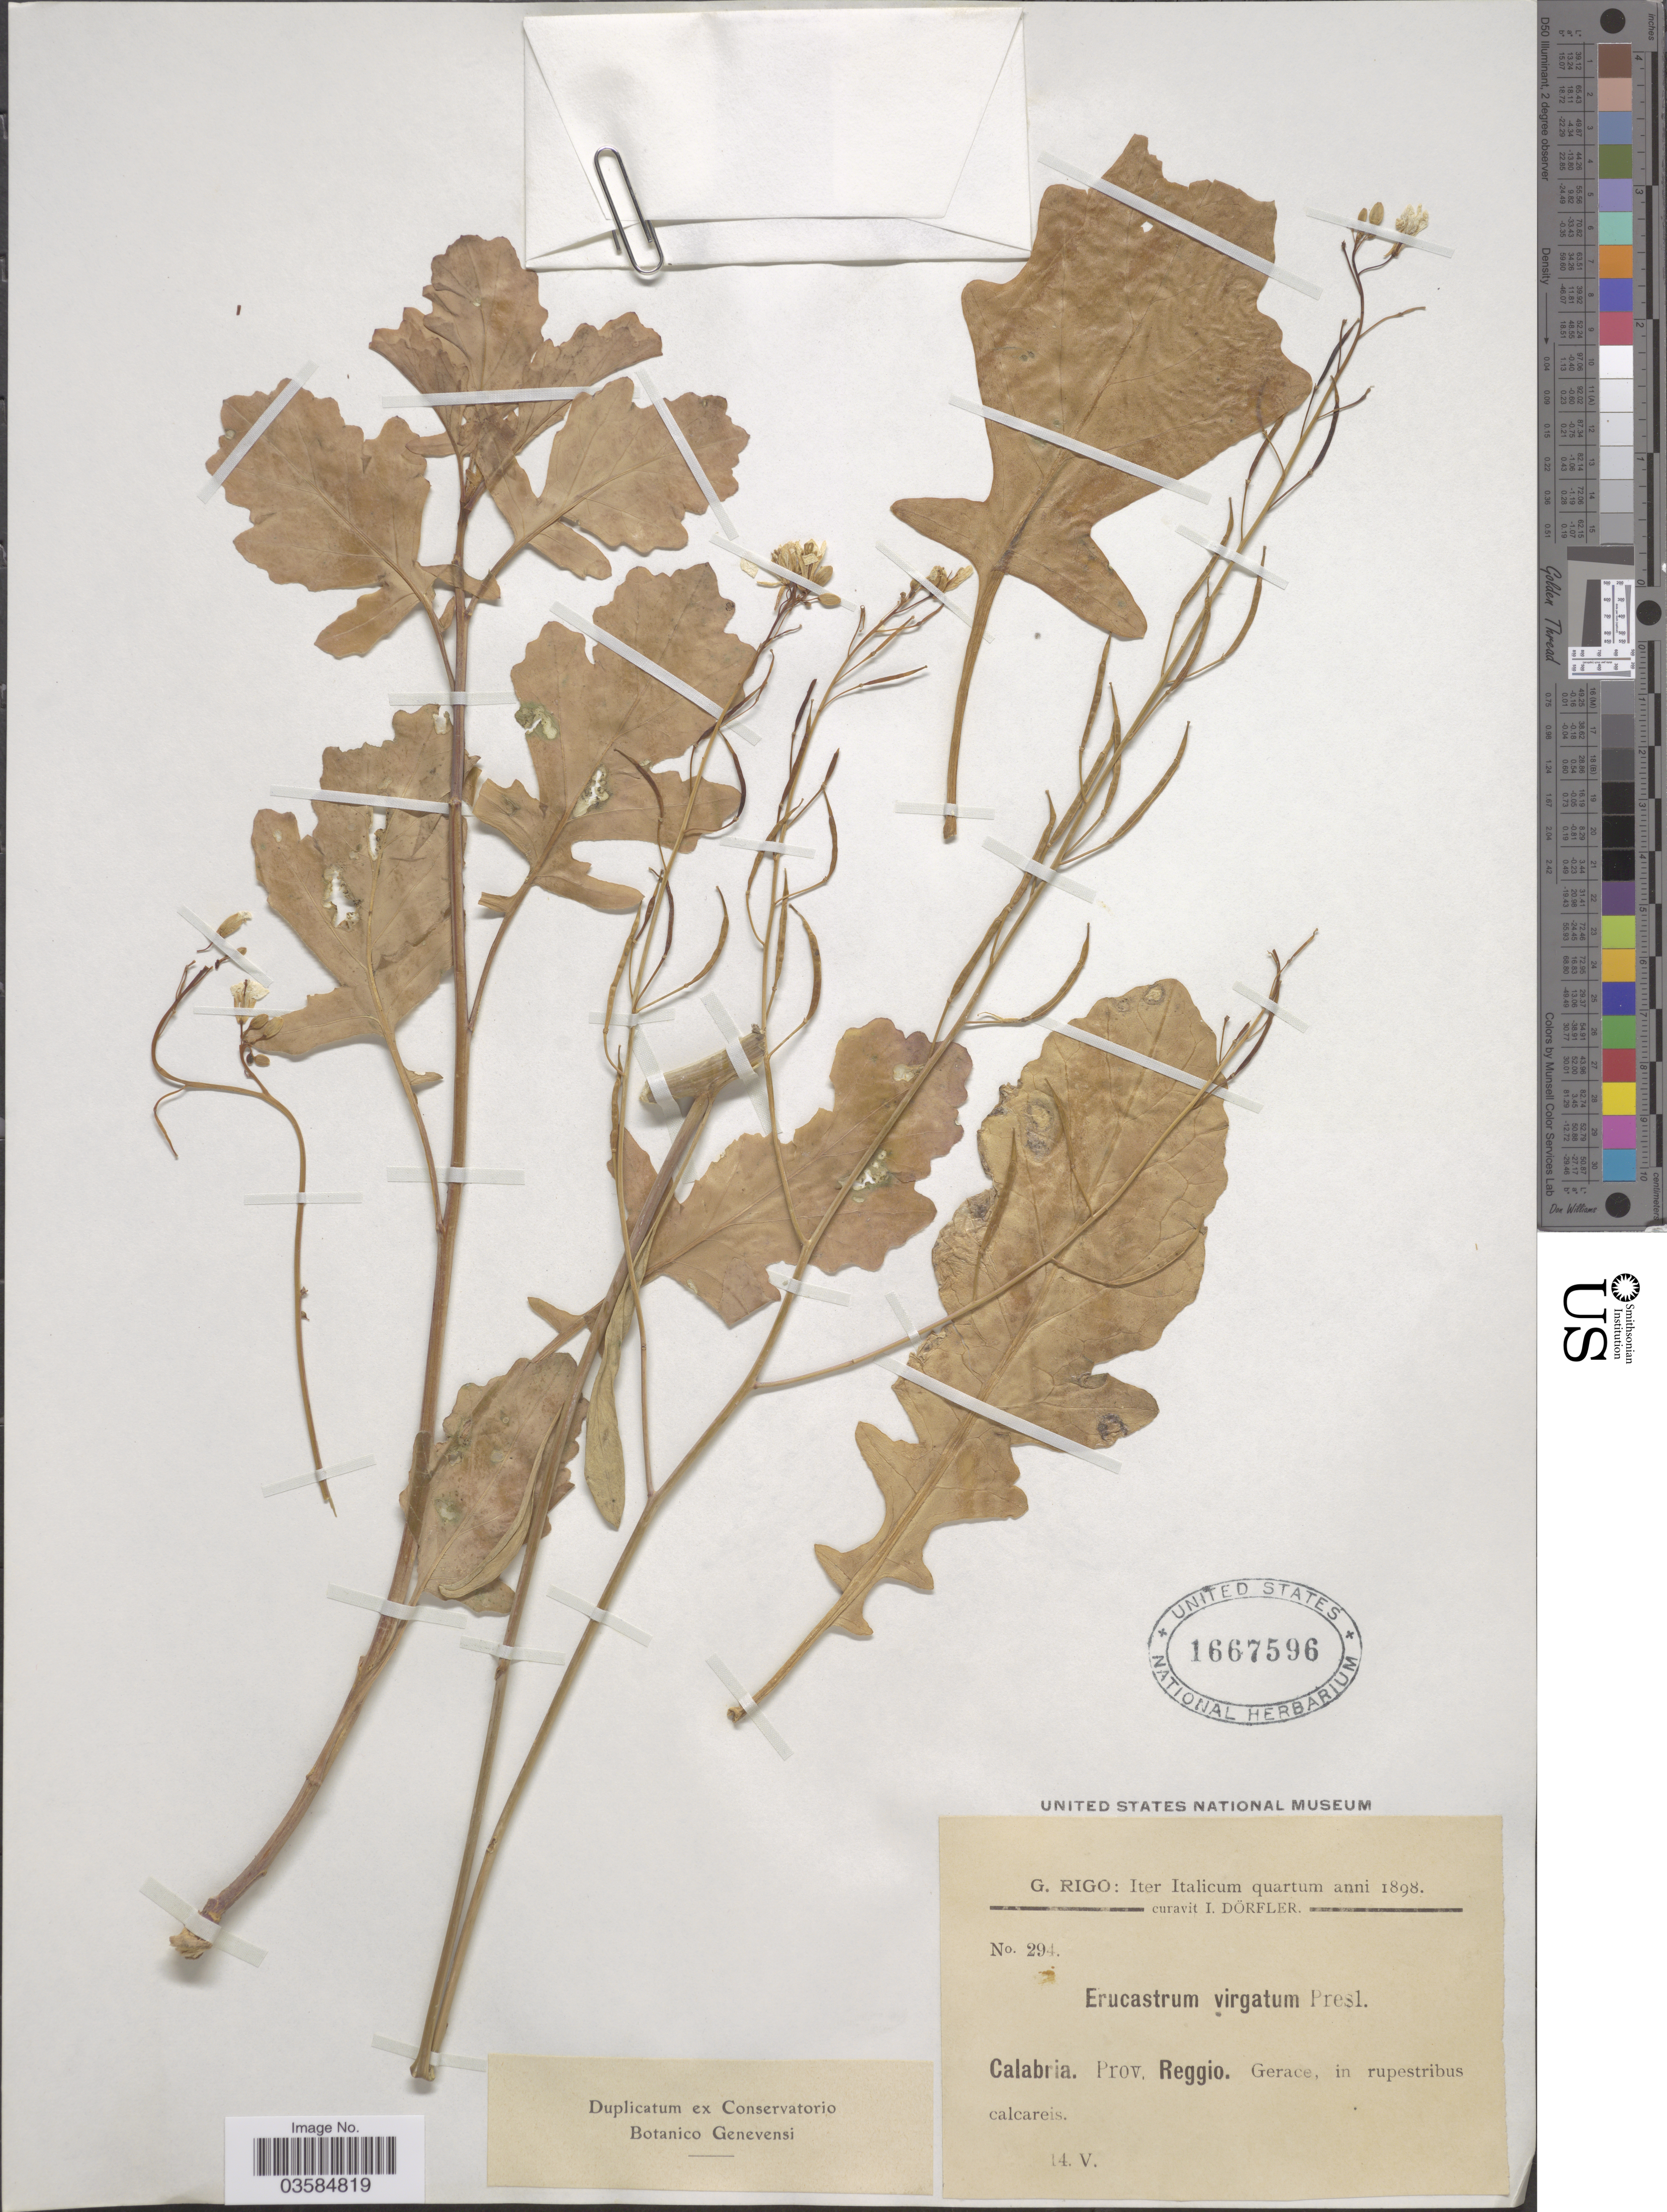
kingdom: Plantae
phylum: Tracheophyta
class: Magnoliopsida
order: Brassicales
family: Brassicaceae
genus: Erucastrum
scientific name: Erucastrum virgatum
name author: C. Presl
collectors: G. Rigo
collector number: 294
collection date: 1898-05-14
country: Italy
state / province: Calabria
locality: Iter Italicum quartum. Prov. Reggio. Gerace, in rupestribus calcareis.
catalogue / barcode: US 1667596